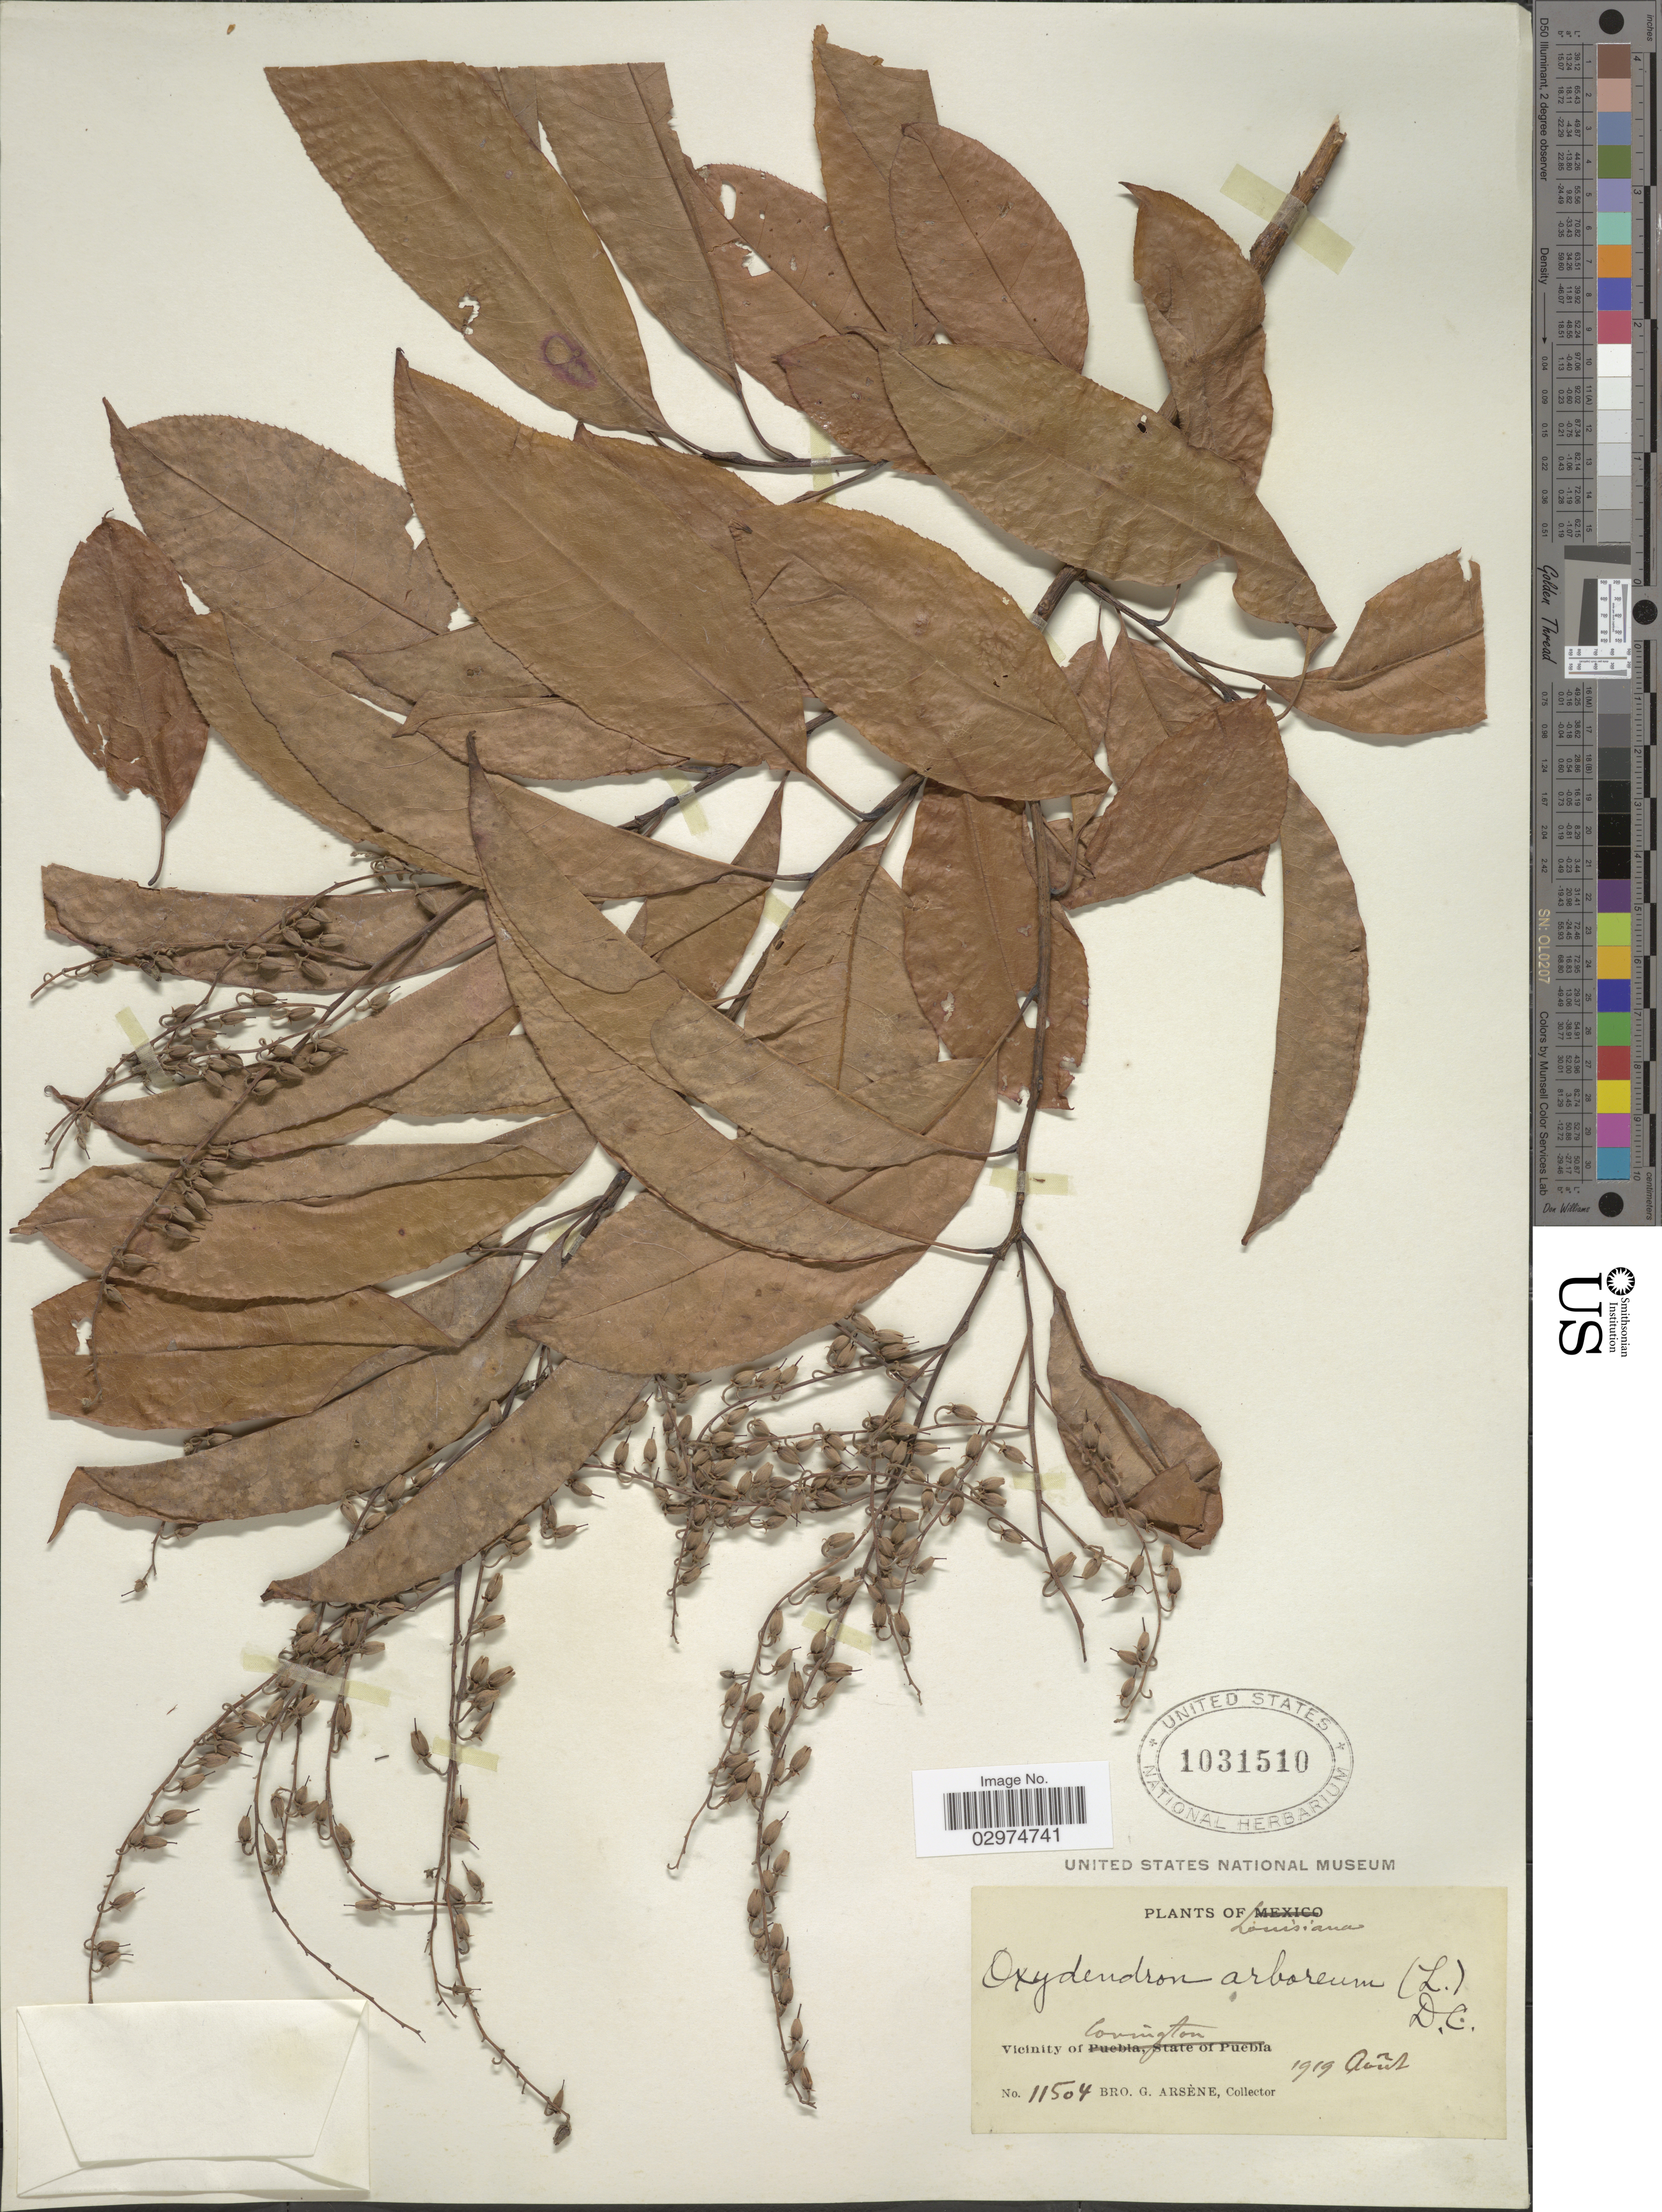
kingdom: Plantae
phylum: Tracheophyta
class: Magnoliopsida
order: Ericales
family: Ericaceae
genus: Oxydendrum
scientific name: Oxydendrum arboreum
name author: (L.) DC.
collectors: Bro. G. Arsène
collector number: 11504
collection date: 1919-08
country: United States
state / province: Louisiana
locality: Vicinity of Covington.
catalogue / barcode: US 1031510